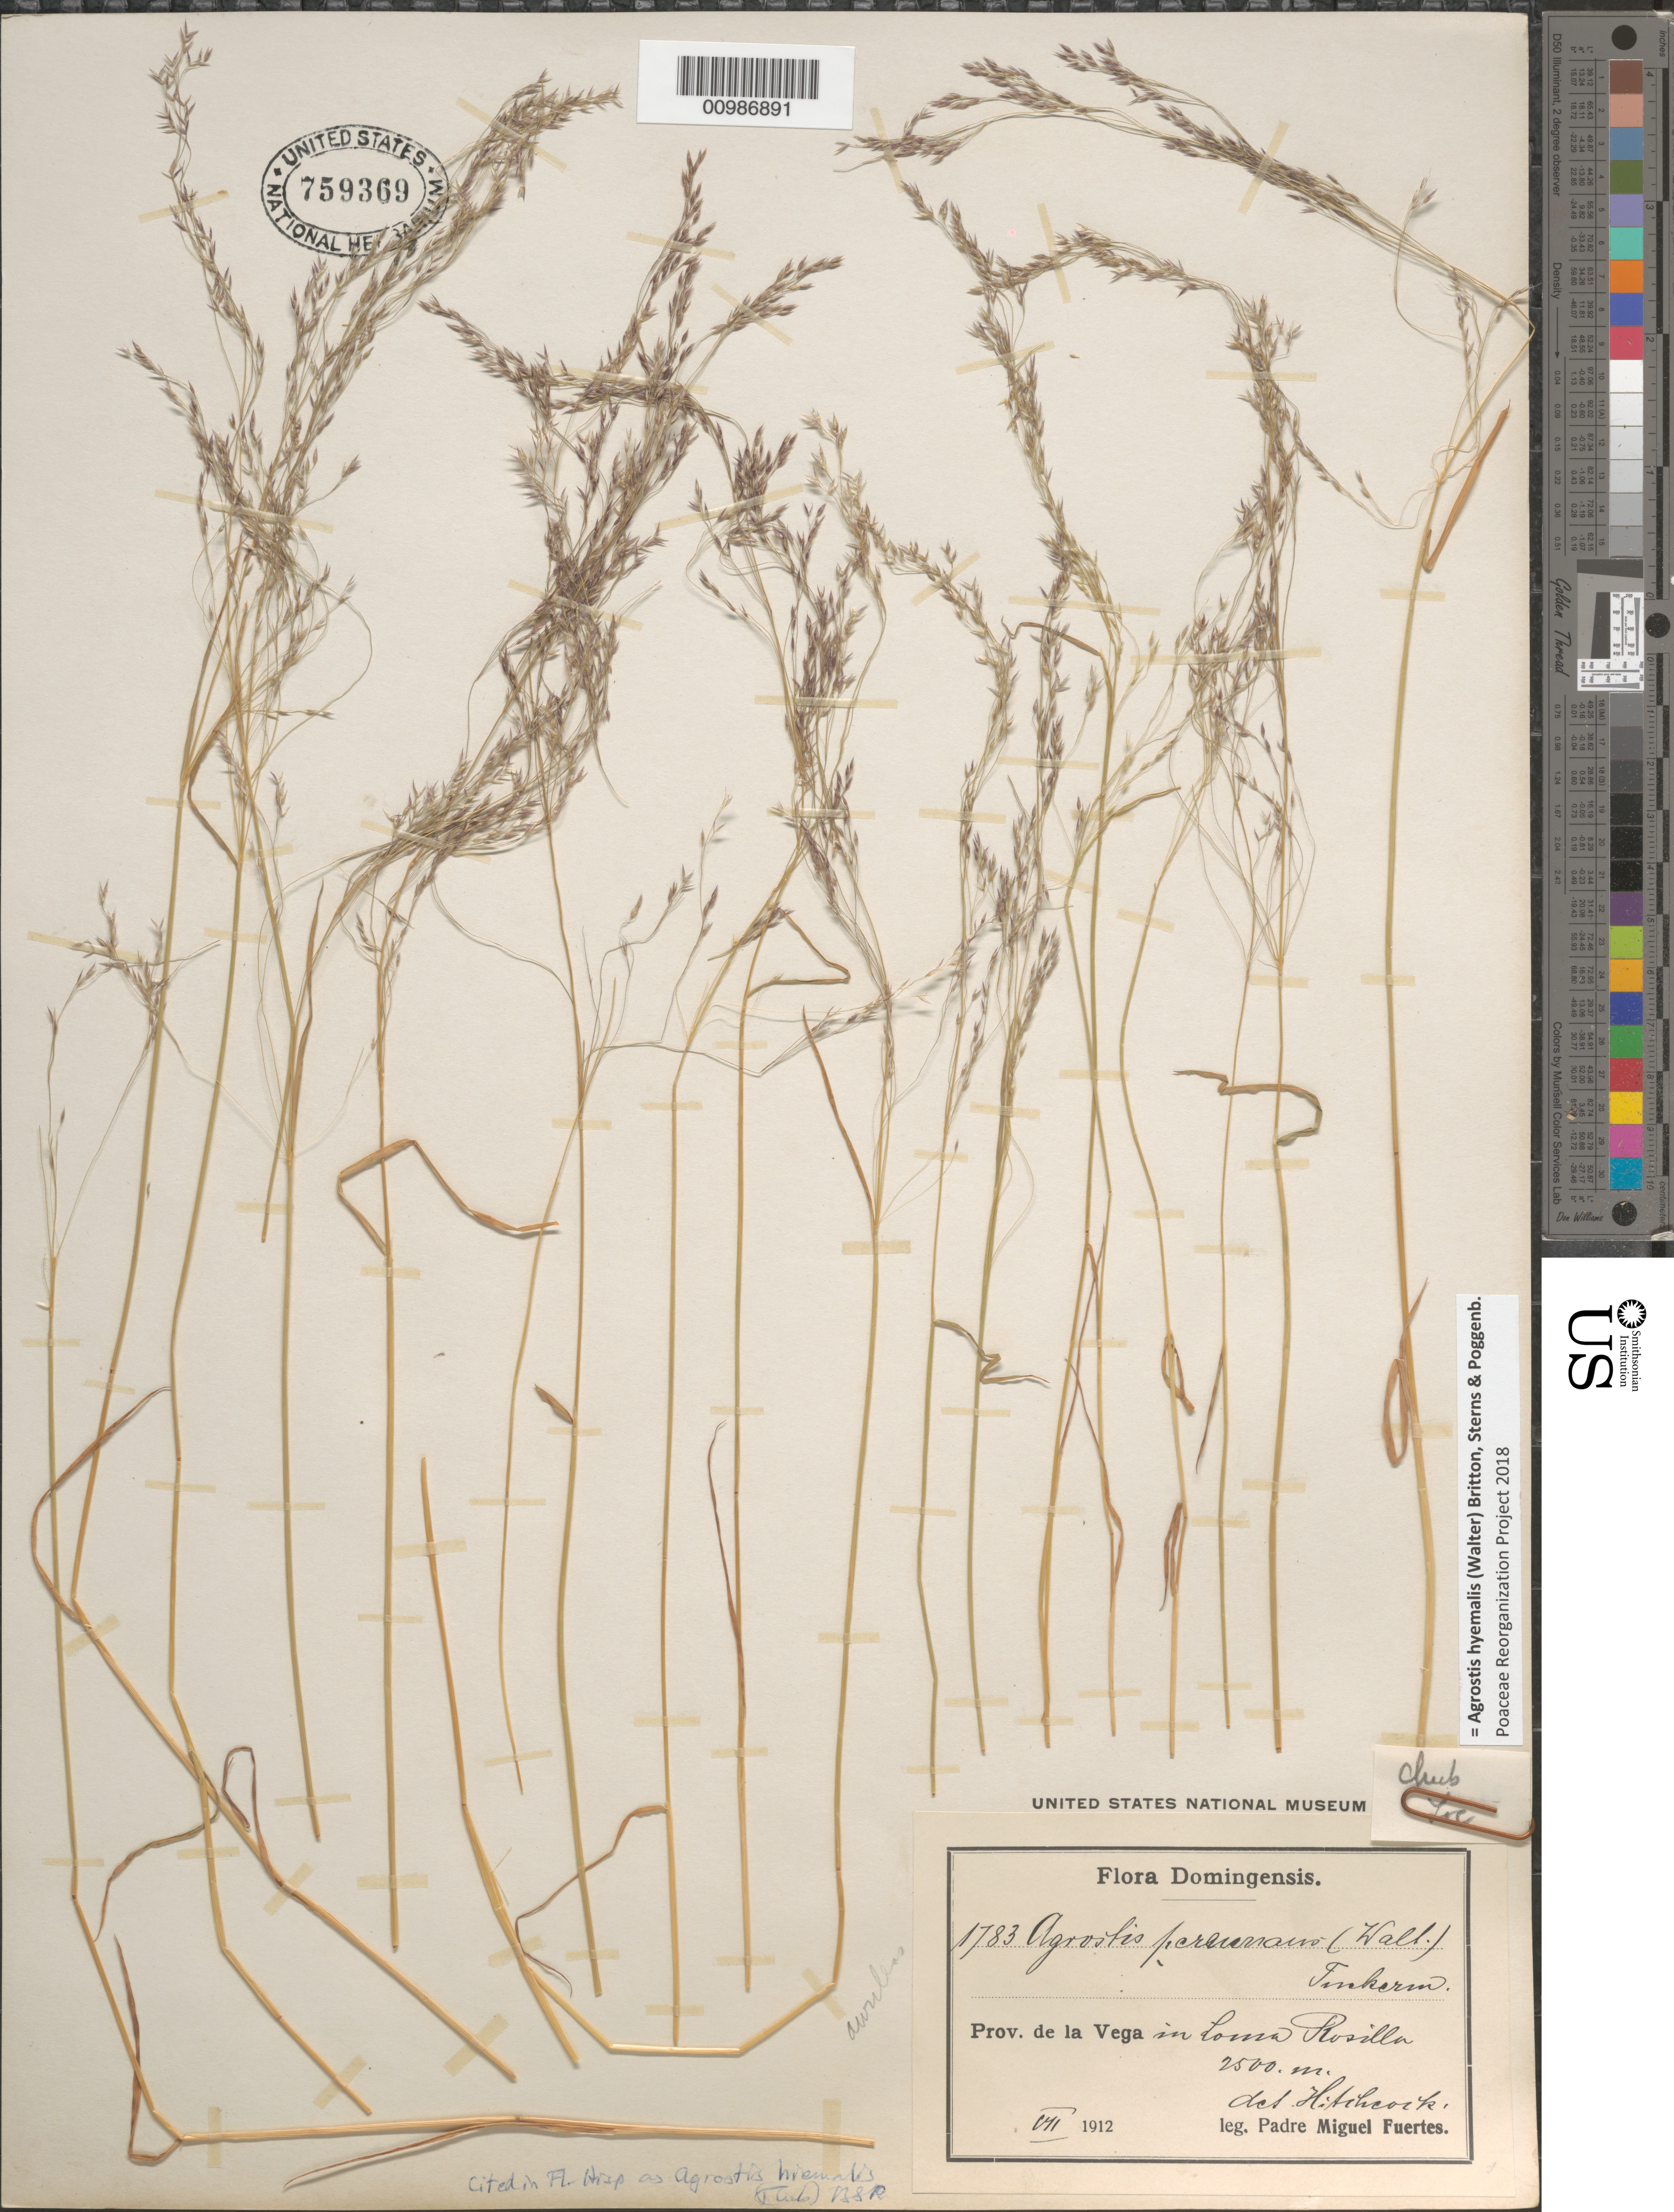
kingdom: Plantae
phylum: Tracheophyta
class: Liliopsida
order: Poales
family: Poaceae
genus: Agrostis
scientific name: Agrostis hyemalis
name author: (Walter) Britton et al.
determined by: Poaceae Reorganization Project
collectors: M. D. Fuertes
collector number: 1783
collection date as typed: Jul 1912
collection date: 1912-07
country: Dominican Republic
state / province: La Vega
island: Hispaniola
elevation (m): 2500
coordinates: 0 N, 0 E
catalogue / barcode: US 759369